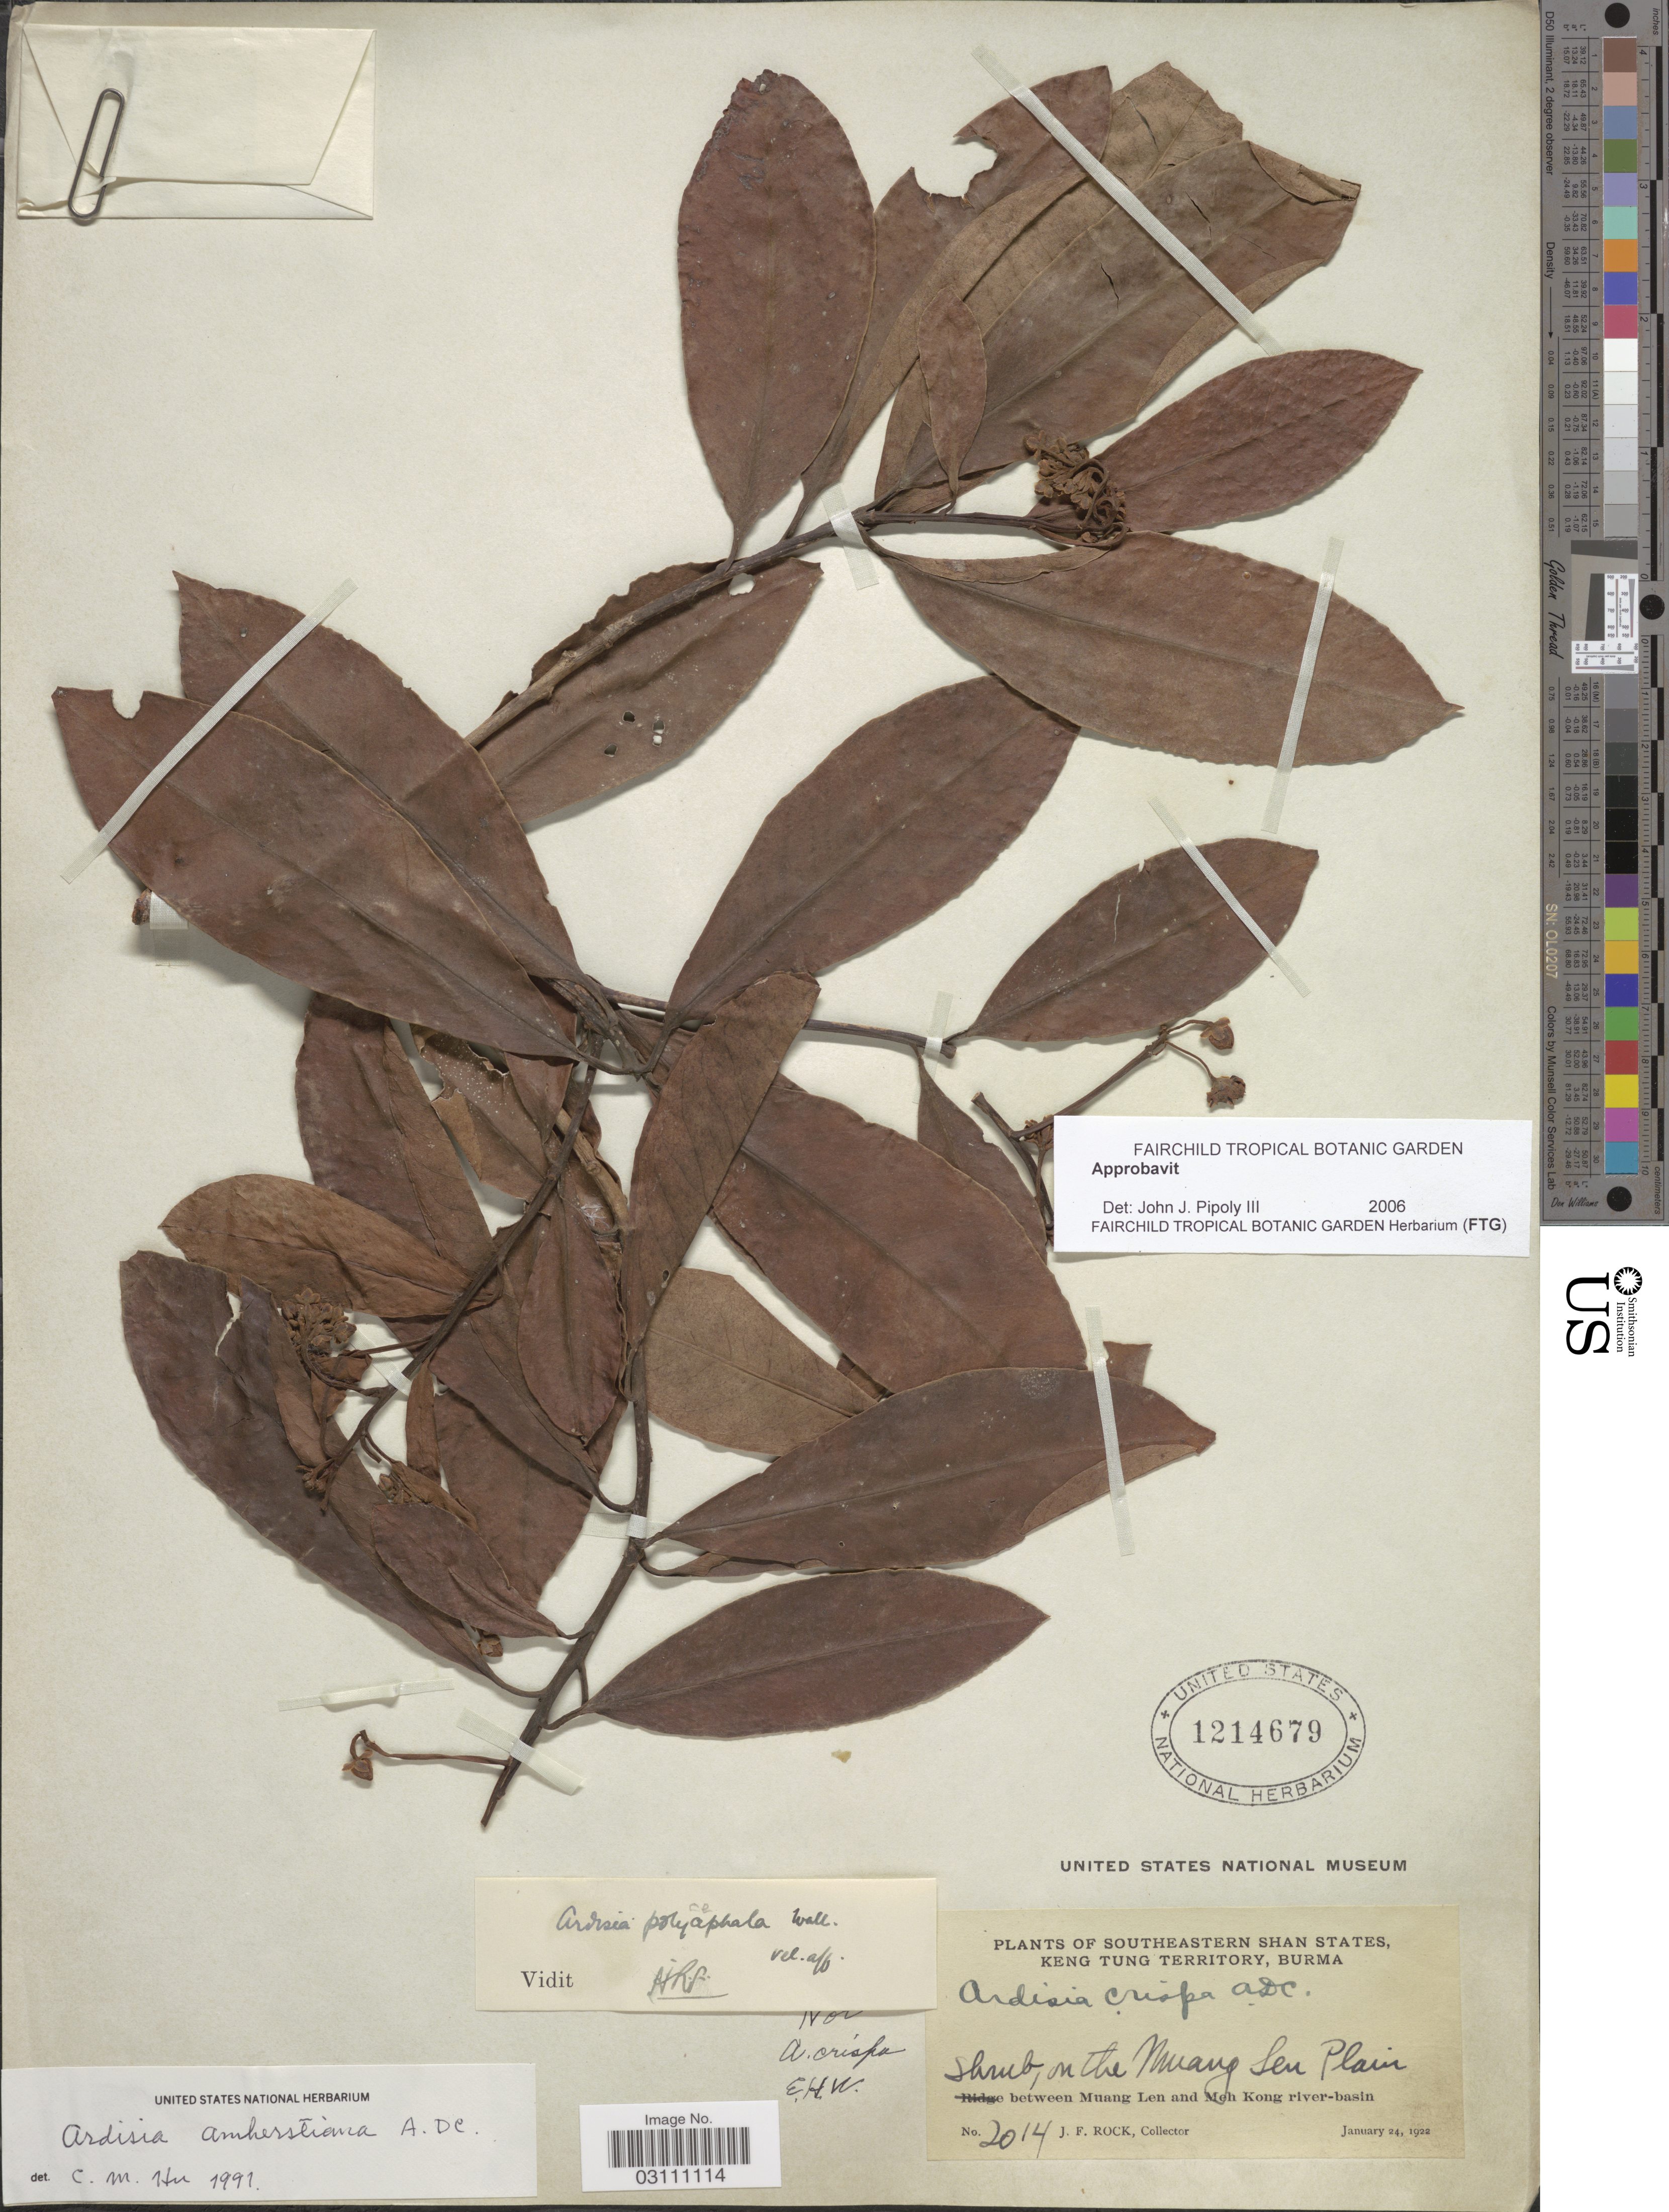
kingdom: Plantae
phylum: Tracheophyta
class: Magnoliopsida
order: Ericales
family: Primulaceae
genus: Ardisia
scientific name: Ardisia amherstiana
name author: A. DC.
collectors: J. Rock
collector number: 2014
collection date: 1922-01-24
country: Myanmar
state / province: Shan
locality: Southeastern Shan States, Keng Tung Territory, Burma. On the Muang Len Plain between Muang Len and Meh Kong river-basin.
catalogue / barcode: US 1214679